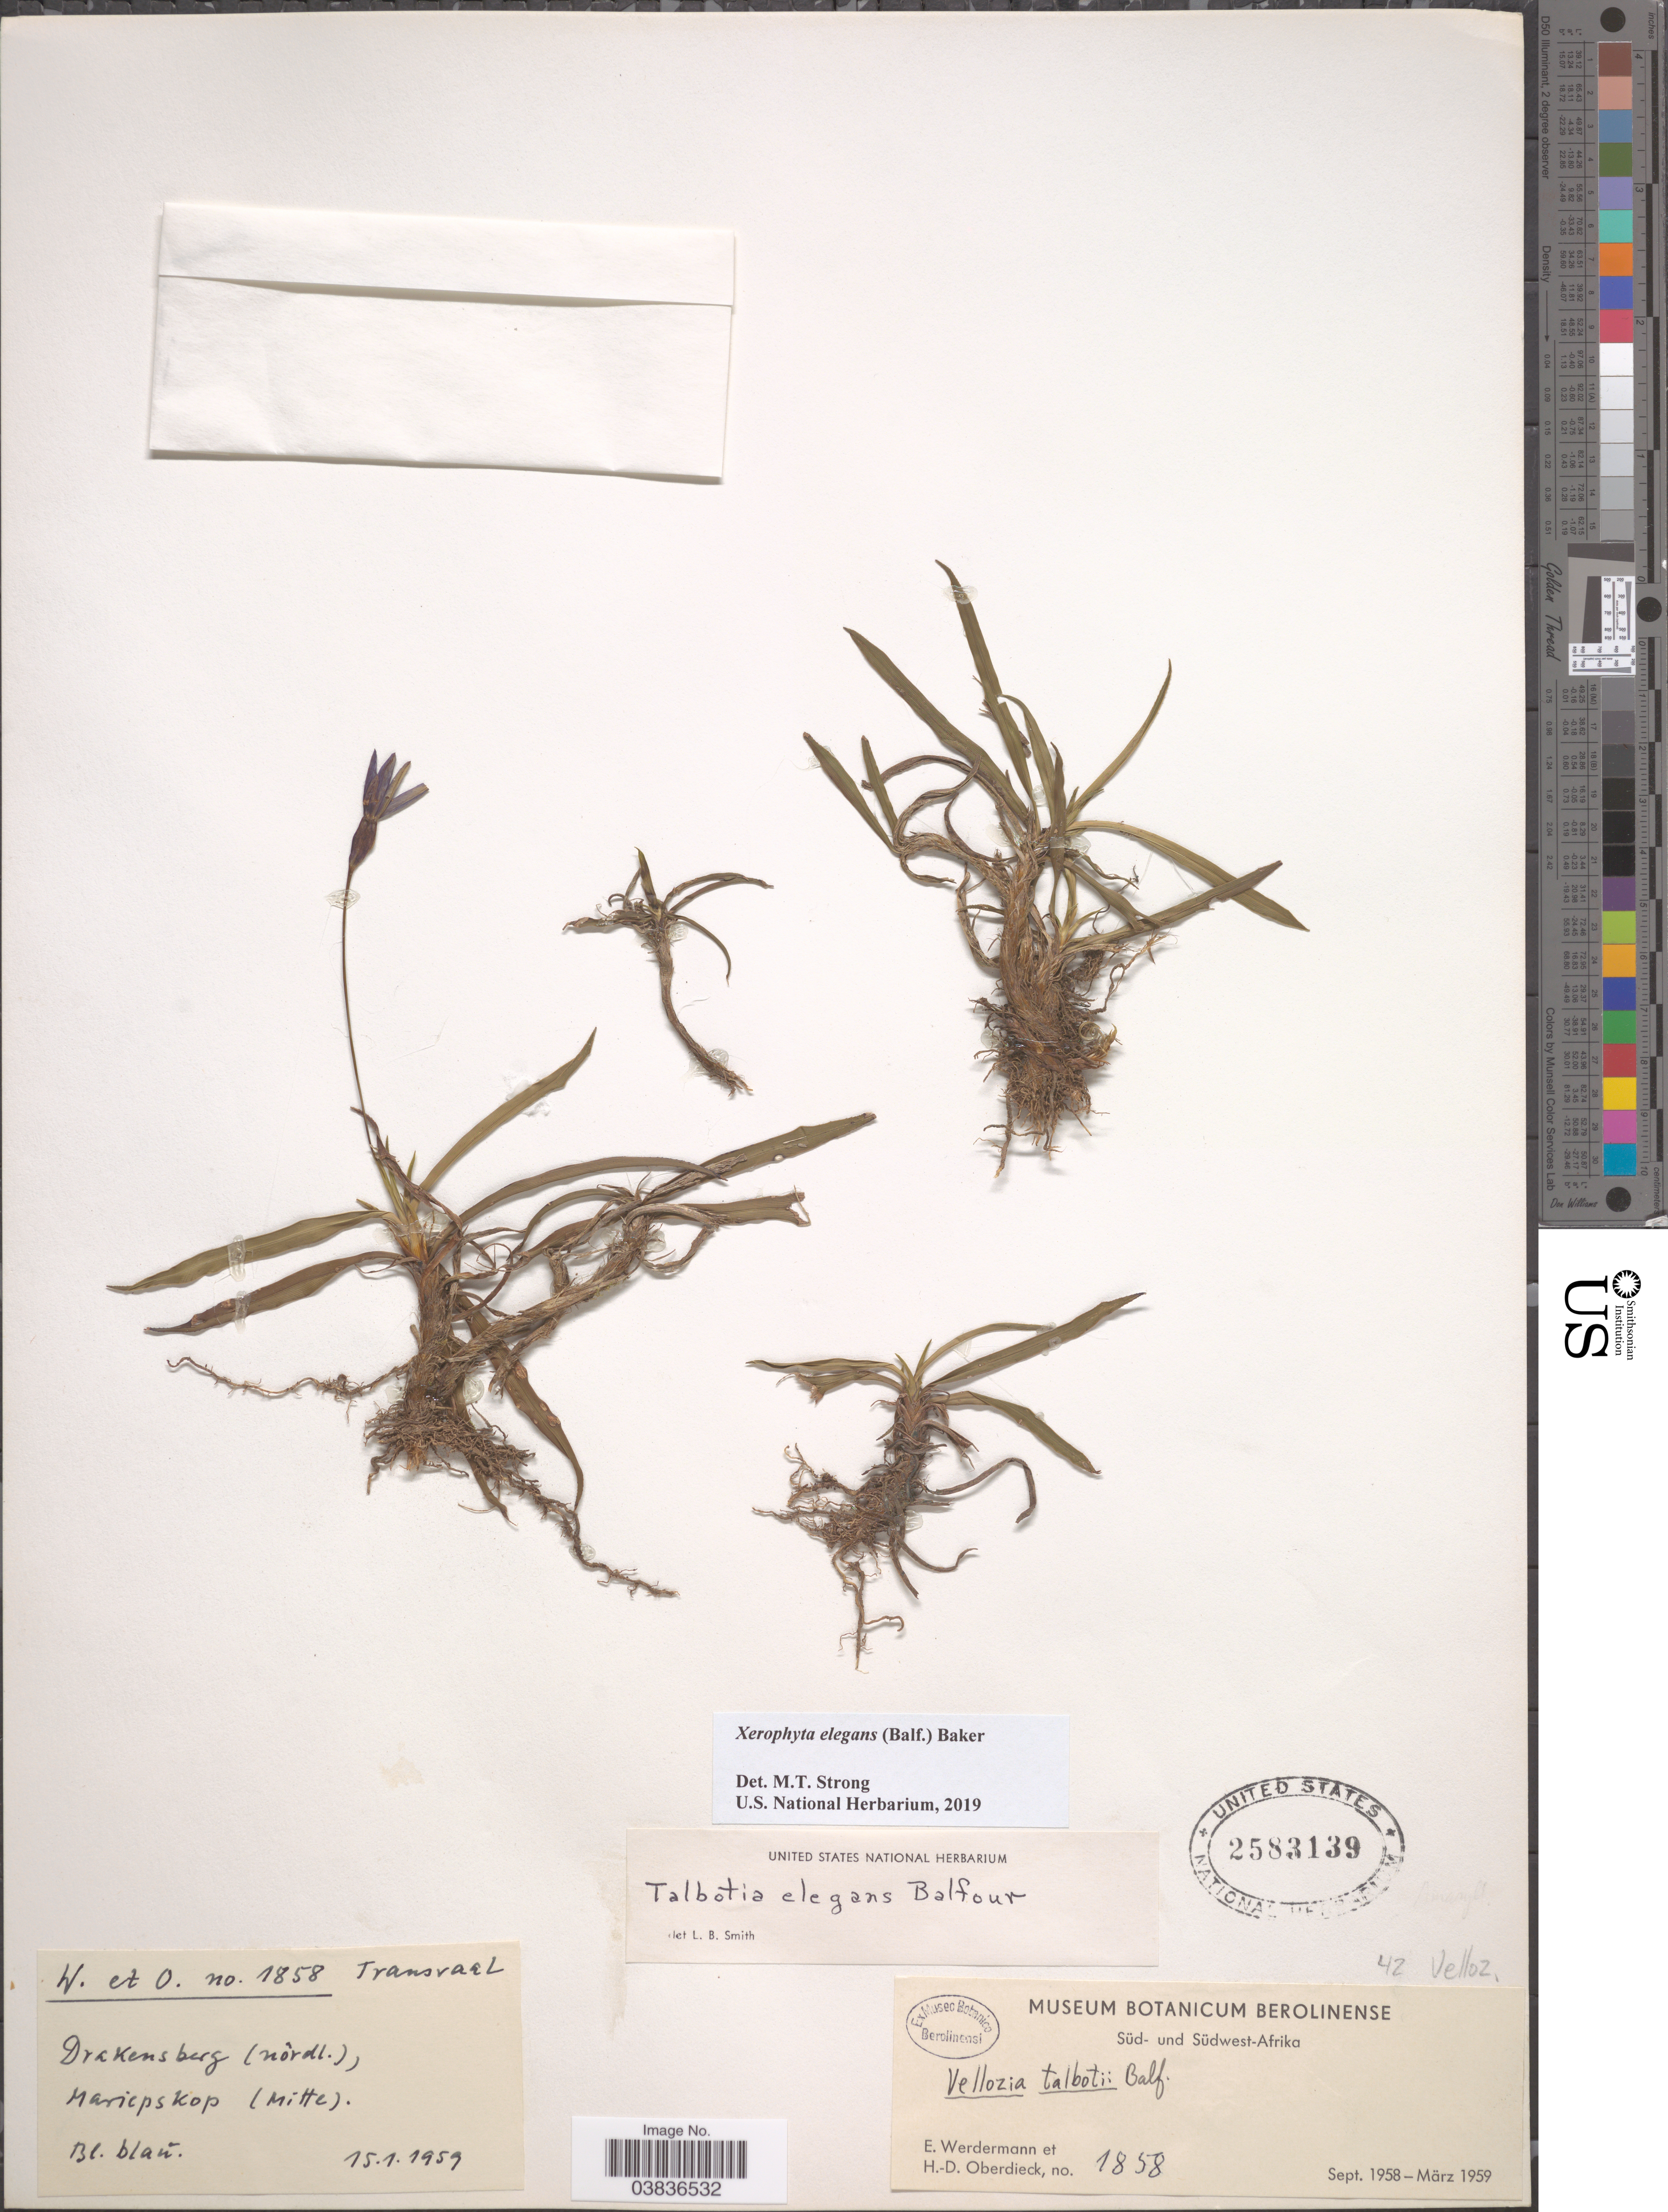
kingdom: Plantae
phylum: Tracheophyta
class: Liliopsida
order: Pandanales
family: Velloziaceae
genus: Xerophyta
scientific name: Xerophyta elegans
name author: (Balf.) Baker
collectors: E. Werdermann & H. Oberdieck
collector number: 1858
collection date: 1959-01-15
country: Namibia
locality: Transvaal. Drakensberg (nôrdl.), Mariepskop (Mitte). Süd- und Südwest-Afrika.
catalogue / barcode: US 2583139